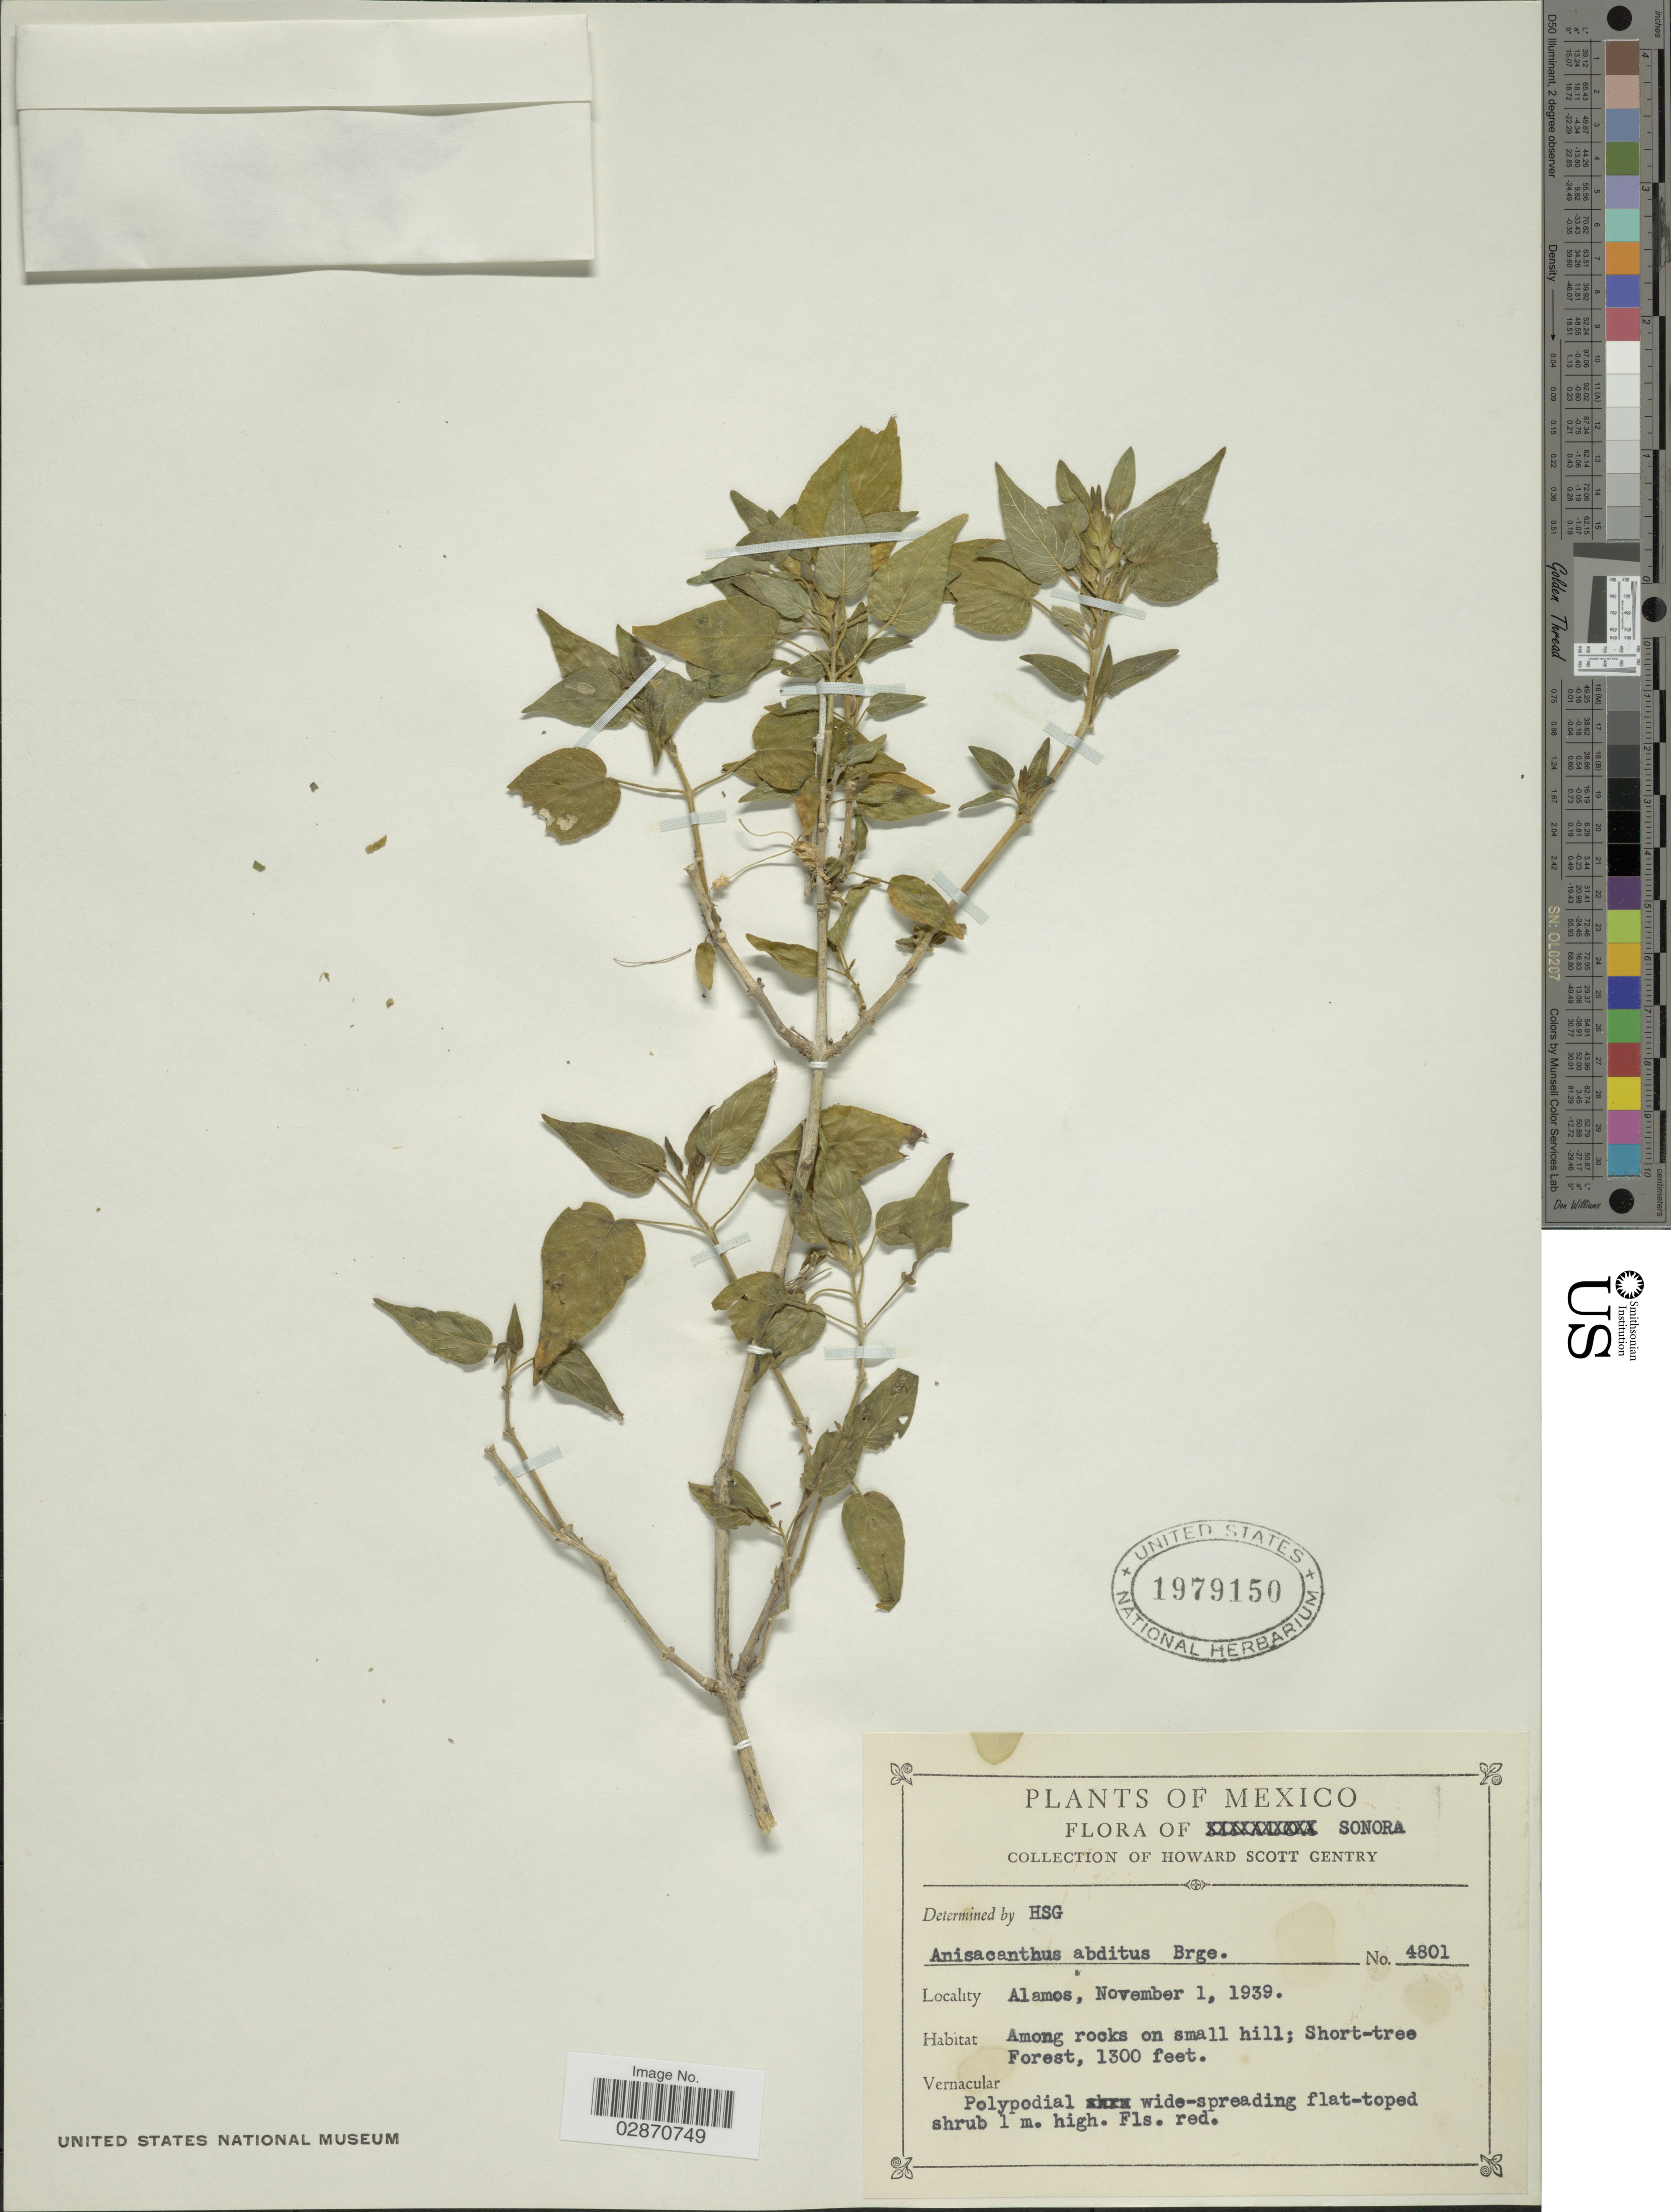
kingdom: Plantae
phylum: Tracheophyta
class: Magnoliopsida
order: Lamiales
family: Acanthaceae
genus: Tetramerium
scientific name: Tetramerium abditum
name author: (Brandegee) T.F. Daniel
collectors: H. S. Gentry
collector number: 4801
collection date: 1939-11-01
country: Mexico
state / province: Sonora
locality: Alamos.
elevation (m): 396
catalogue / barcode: US 1979150